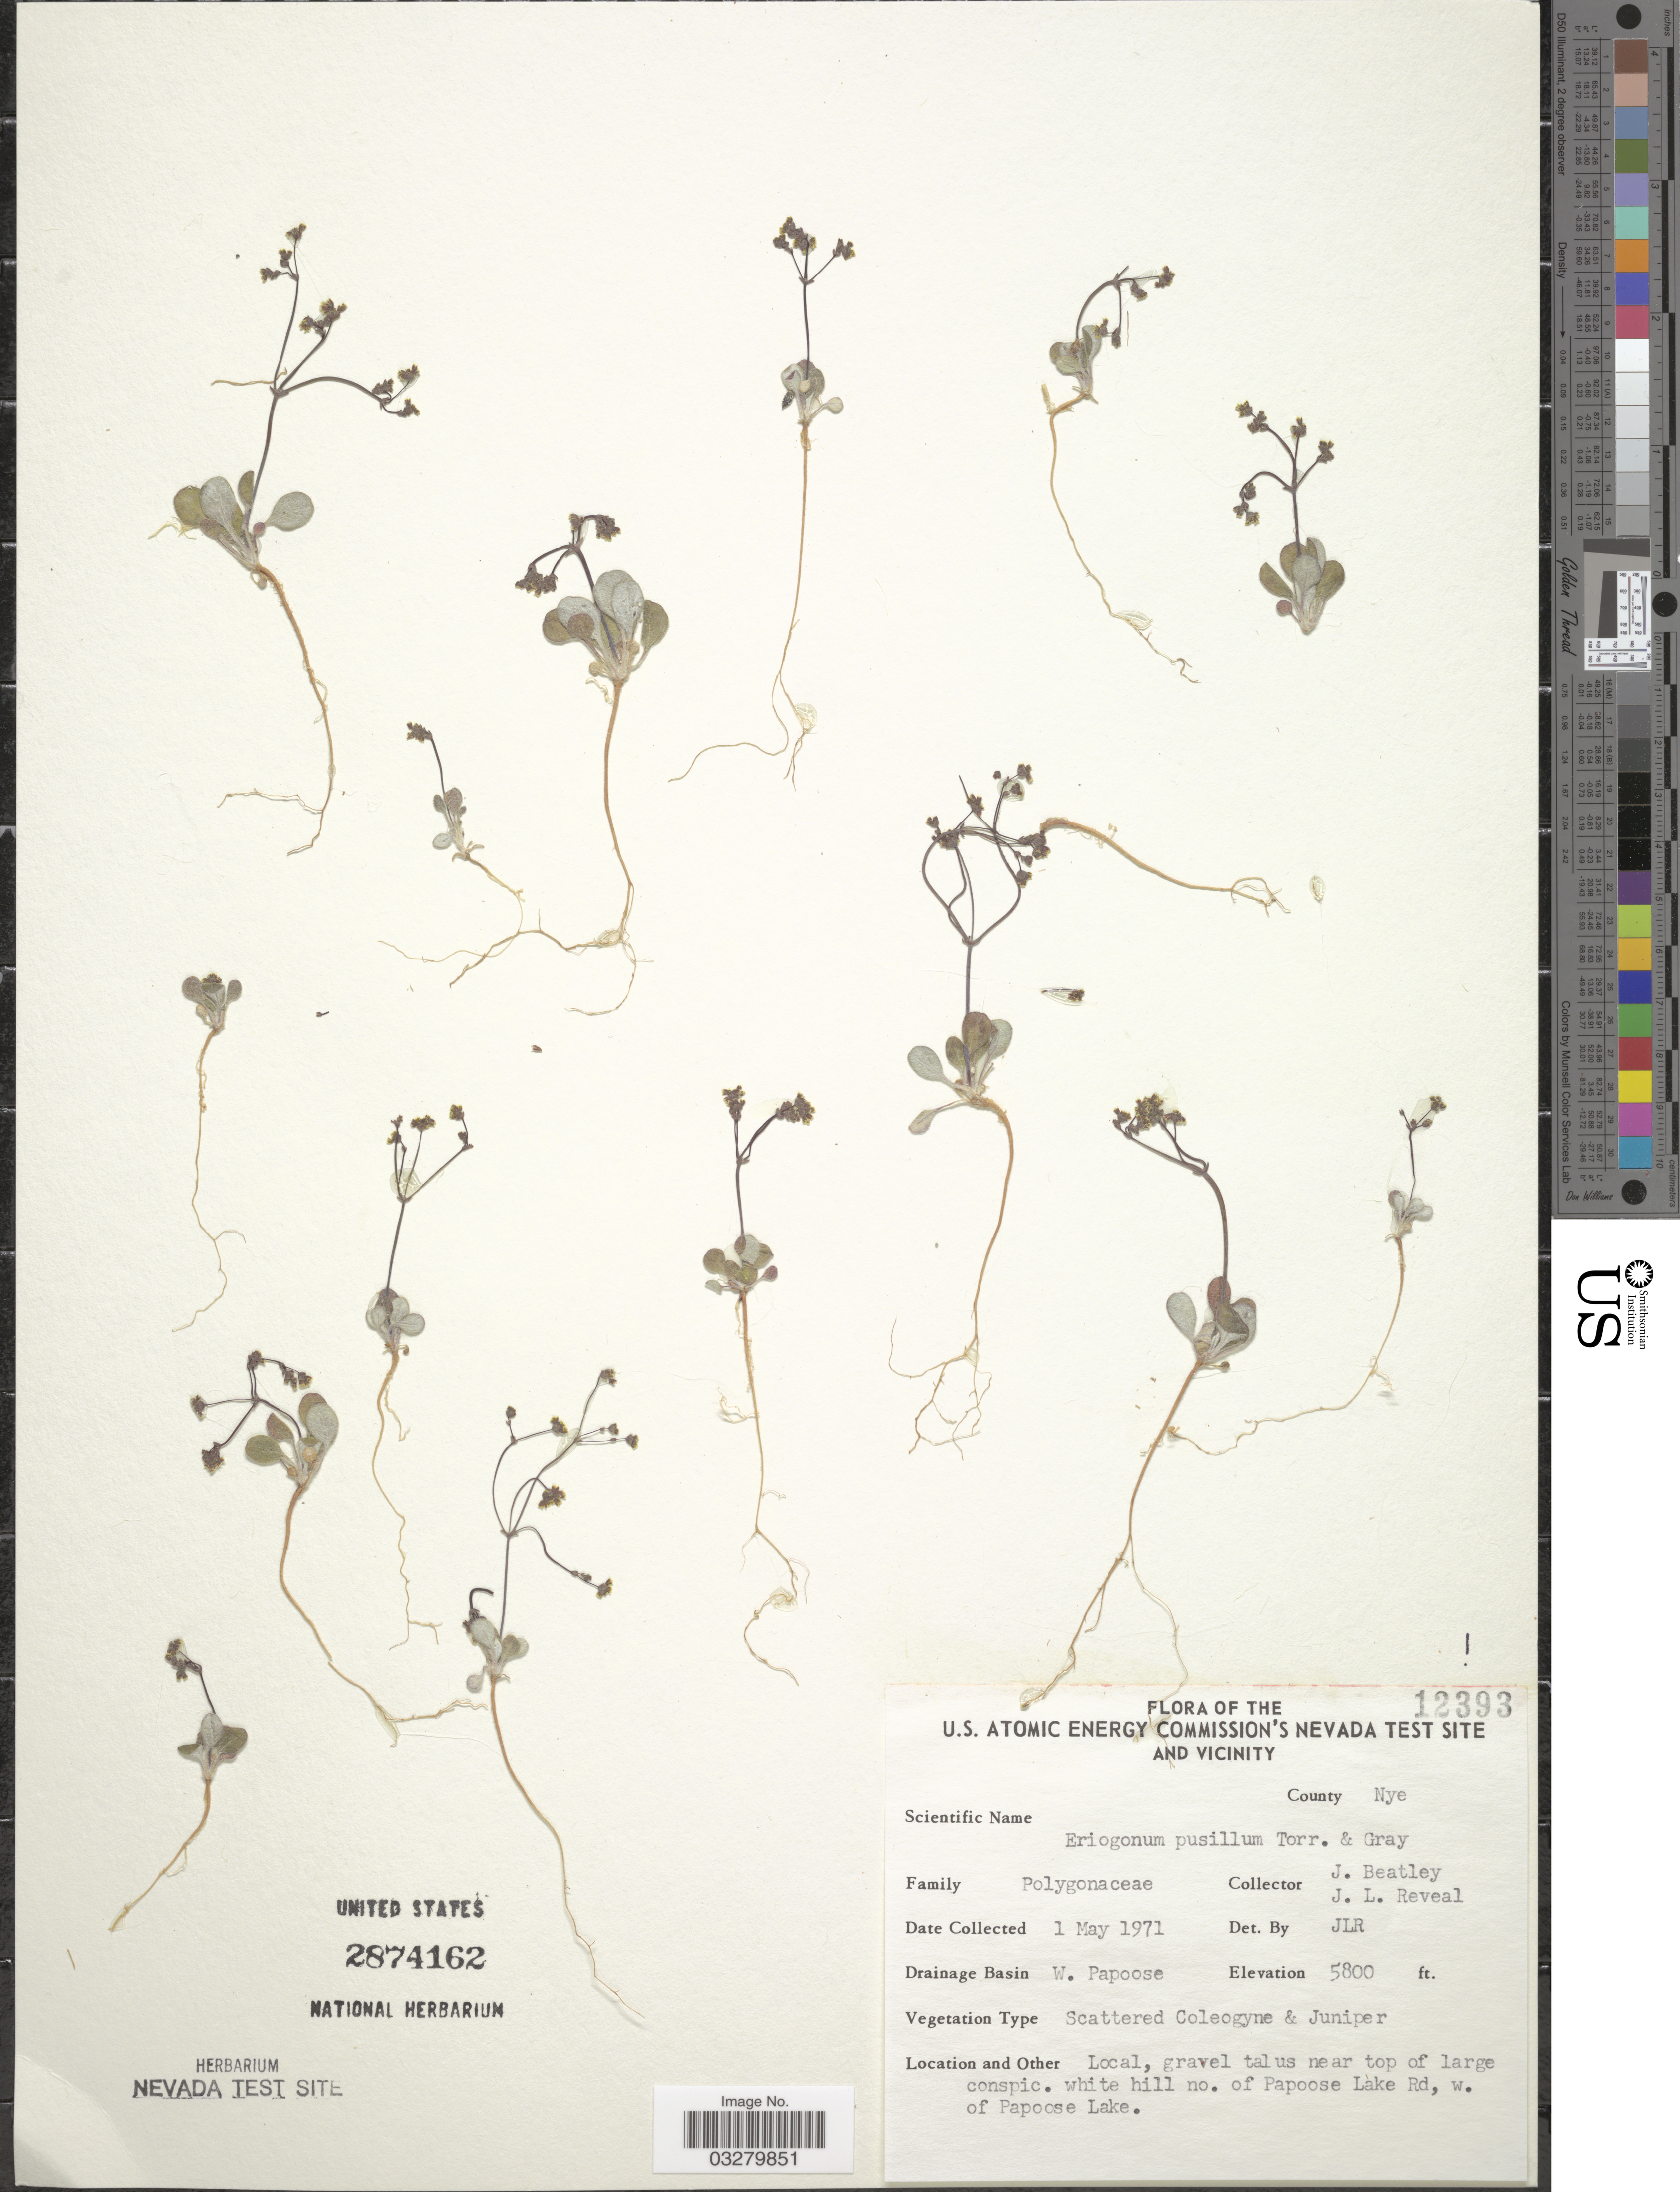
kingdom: Plantae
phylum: Tracheophyta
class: Magnoliopsida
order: Caryophyllales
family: Polygonaceae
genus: Eriogonum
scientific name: Eriogonum pusillum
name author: Torr. & A. Gray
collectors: J. C. Beatley & J. L. Reveal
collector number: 12393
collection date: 1971-05-01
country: United States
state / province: Nevada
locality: U.S. Atomic Energy Commission's Nevada Test Site and Vicinity. County Nye. Drainage Basin W. Papoose. Gravel talus near top of large conspic. white hill no. of Papoose Lake Rd, w. of Papoose Lake.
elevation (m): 1768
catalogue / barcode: US 2874162